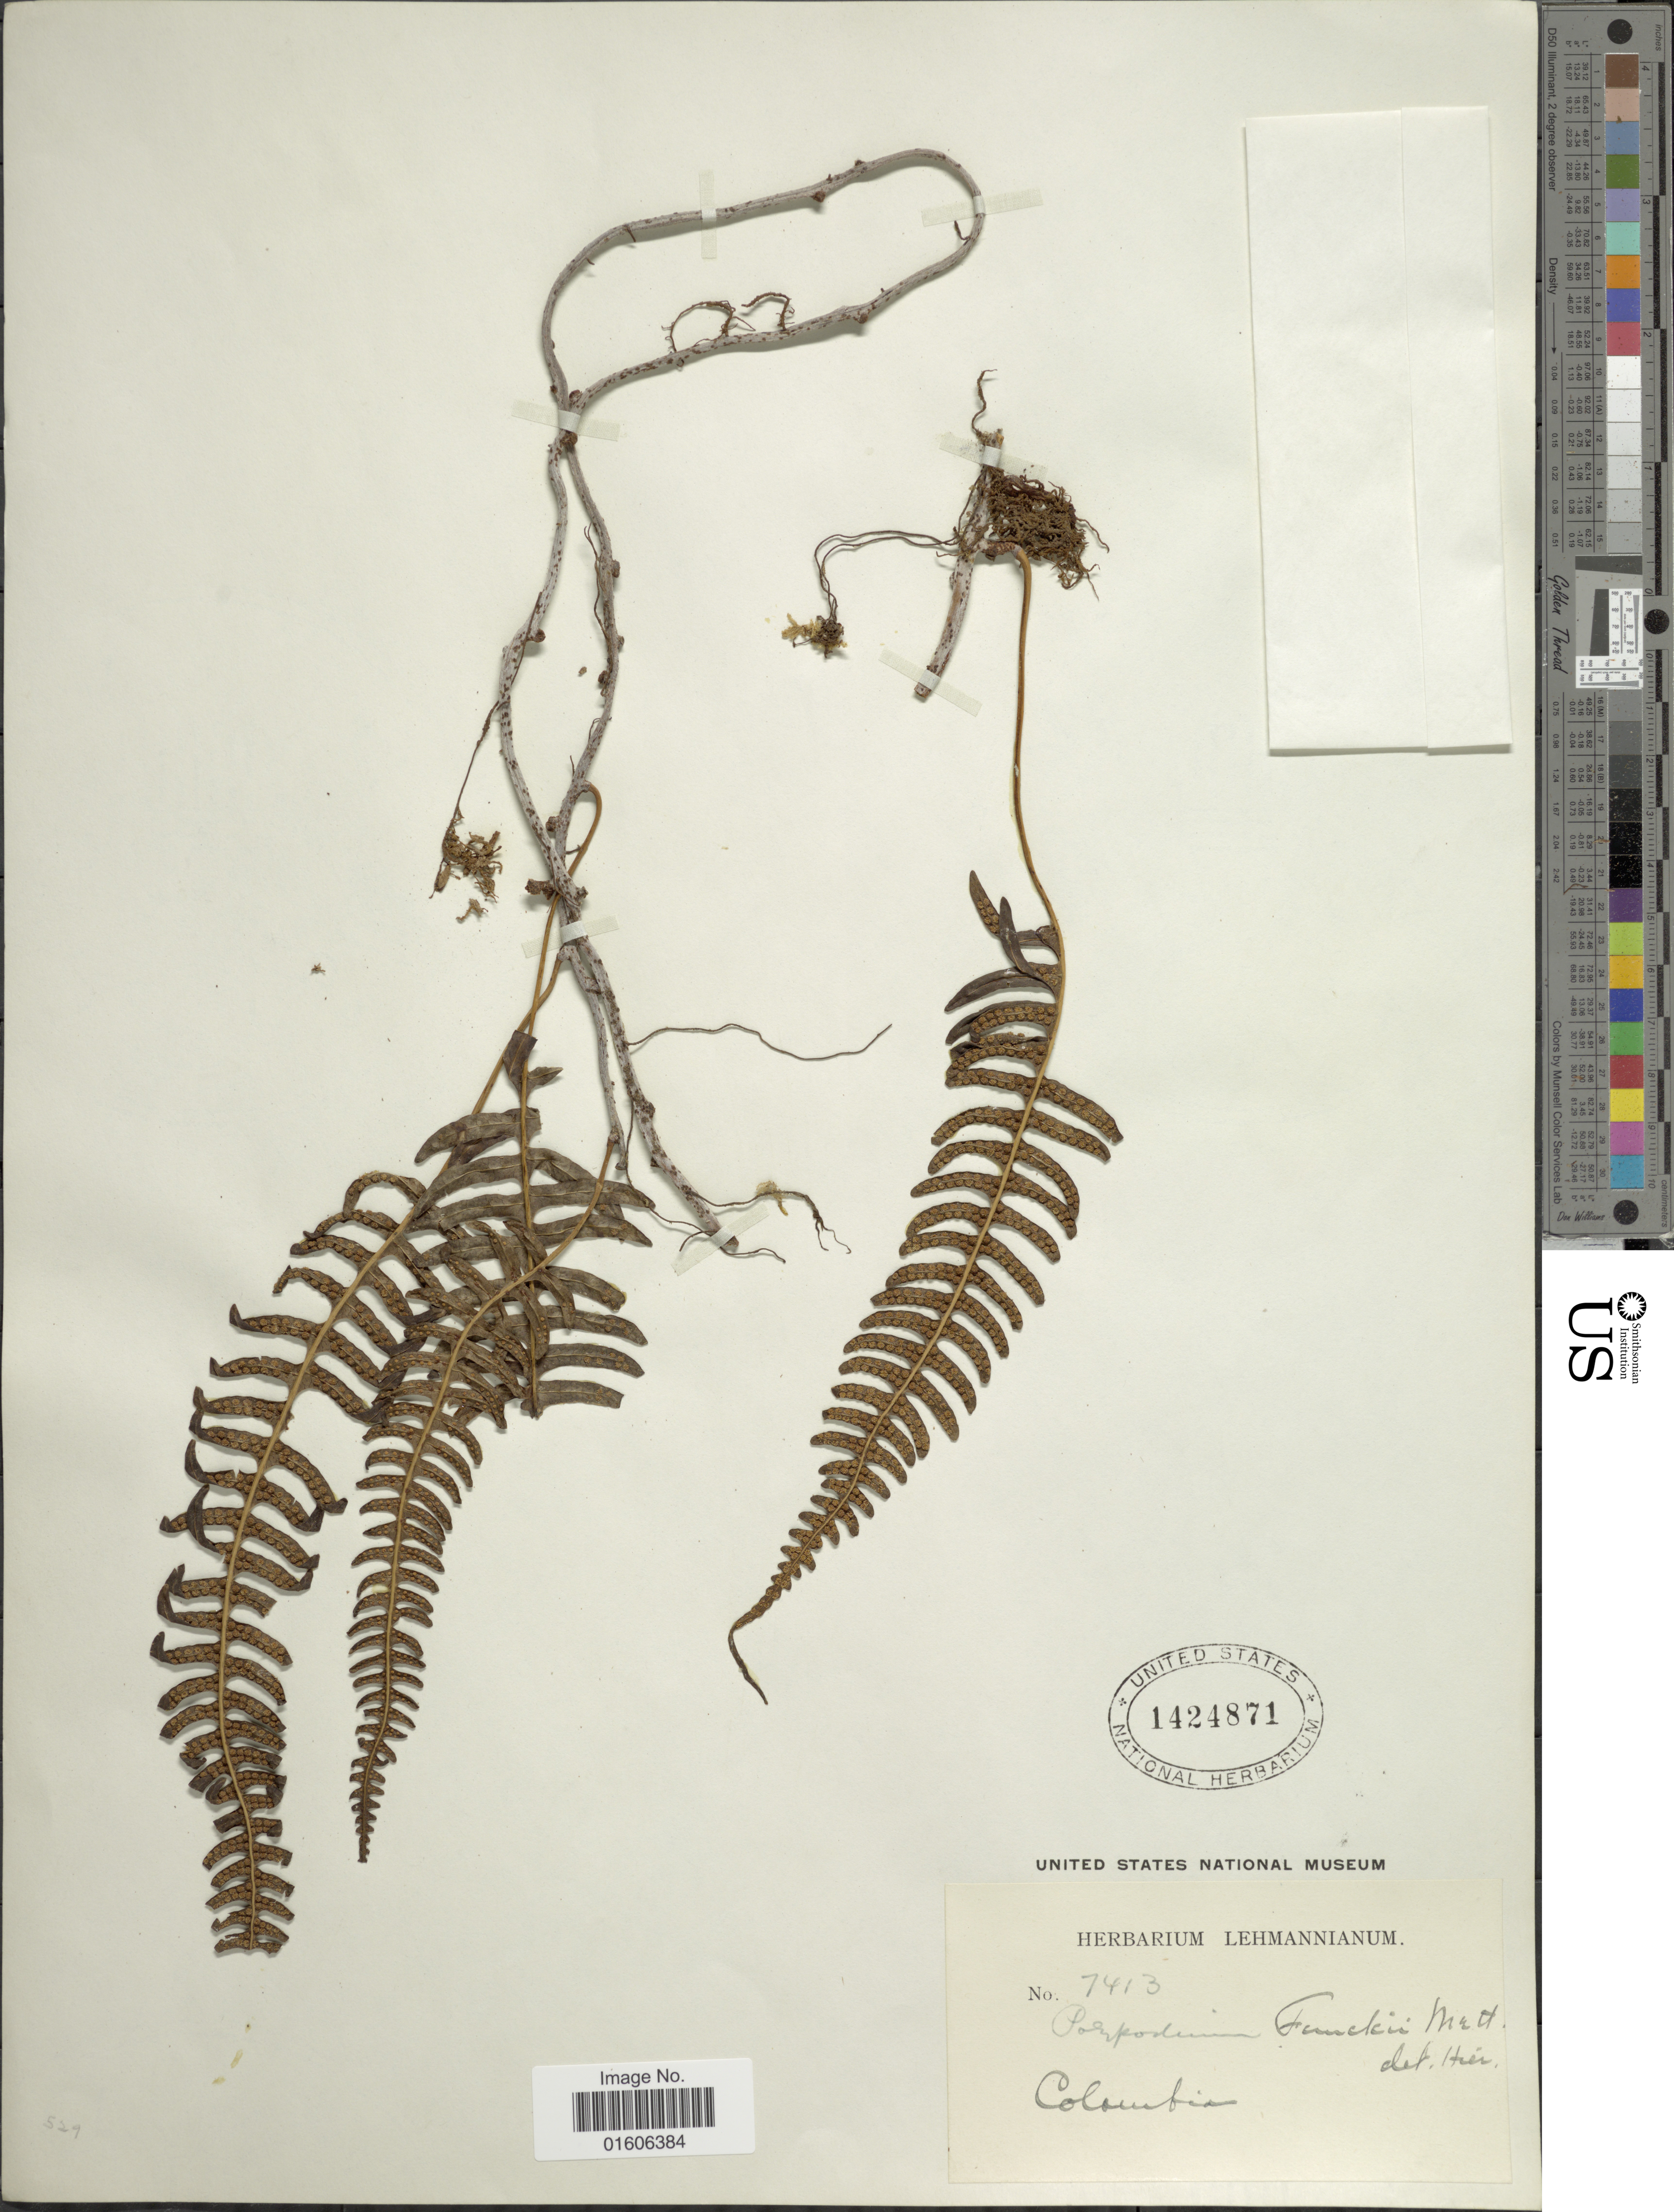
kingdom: Plantae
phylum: Tracheophyta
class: Polypodiopsida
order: Polypodiales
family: Polypodiaceae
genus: Serpocaulon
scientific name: Serpocaulon funckii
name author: (Mett.) A.R. Sm.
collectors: ex herb. Lehmannianum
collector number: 7413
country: Colombia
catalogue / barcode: US 1424871